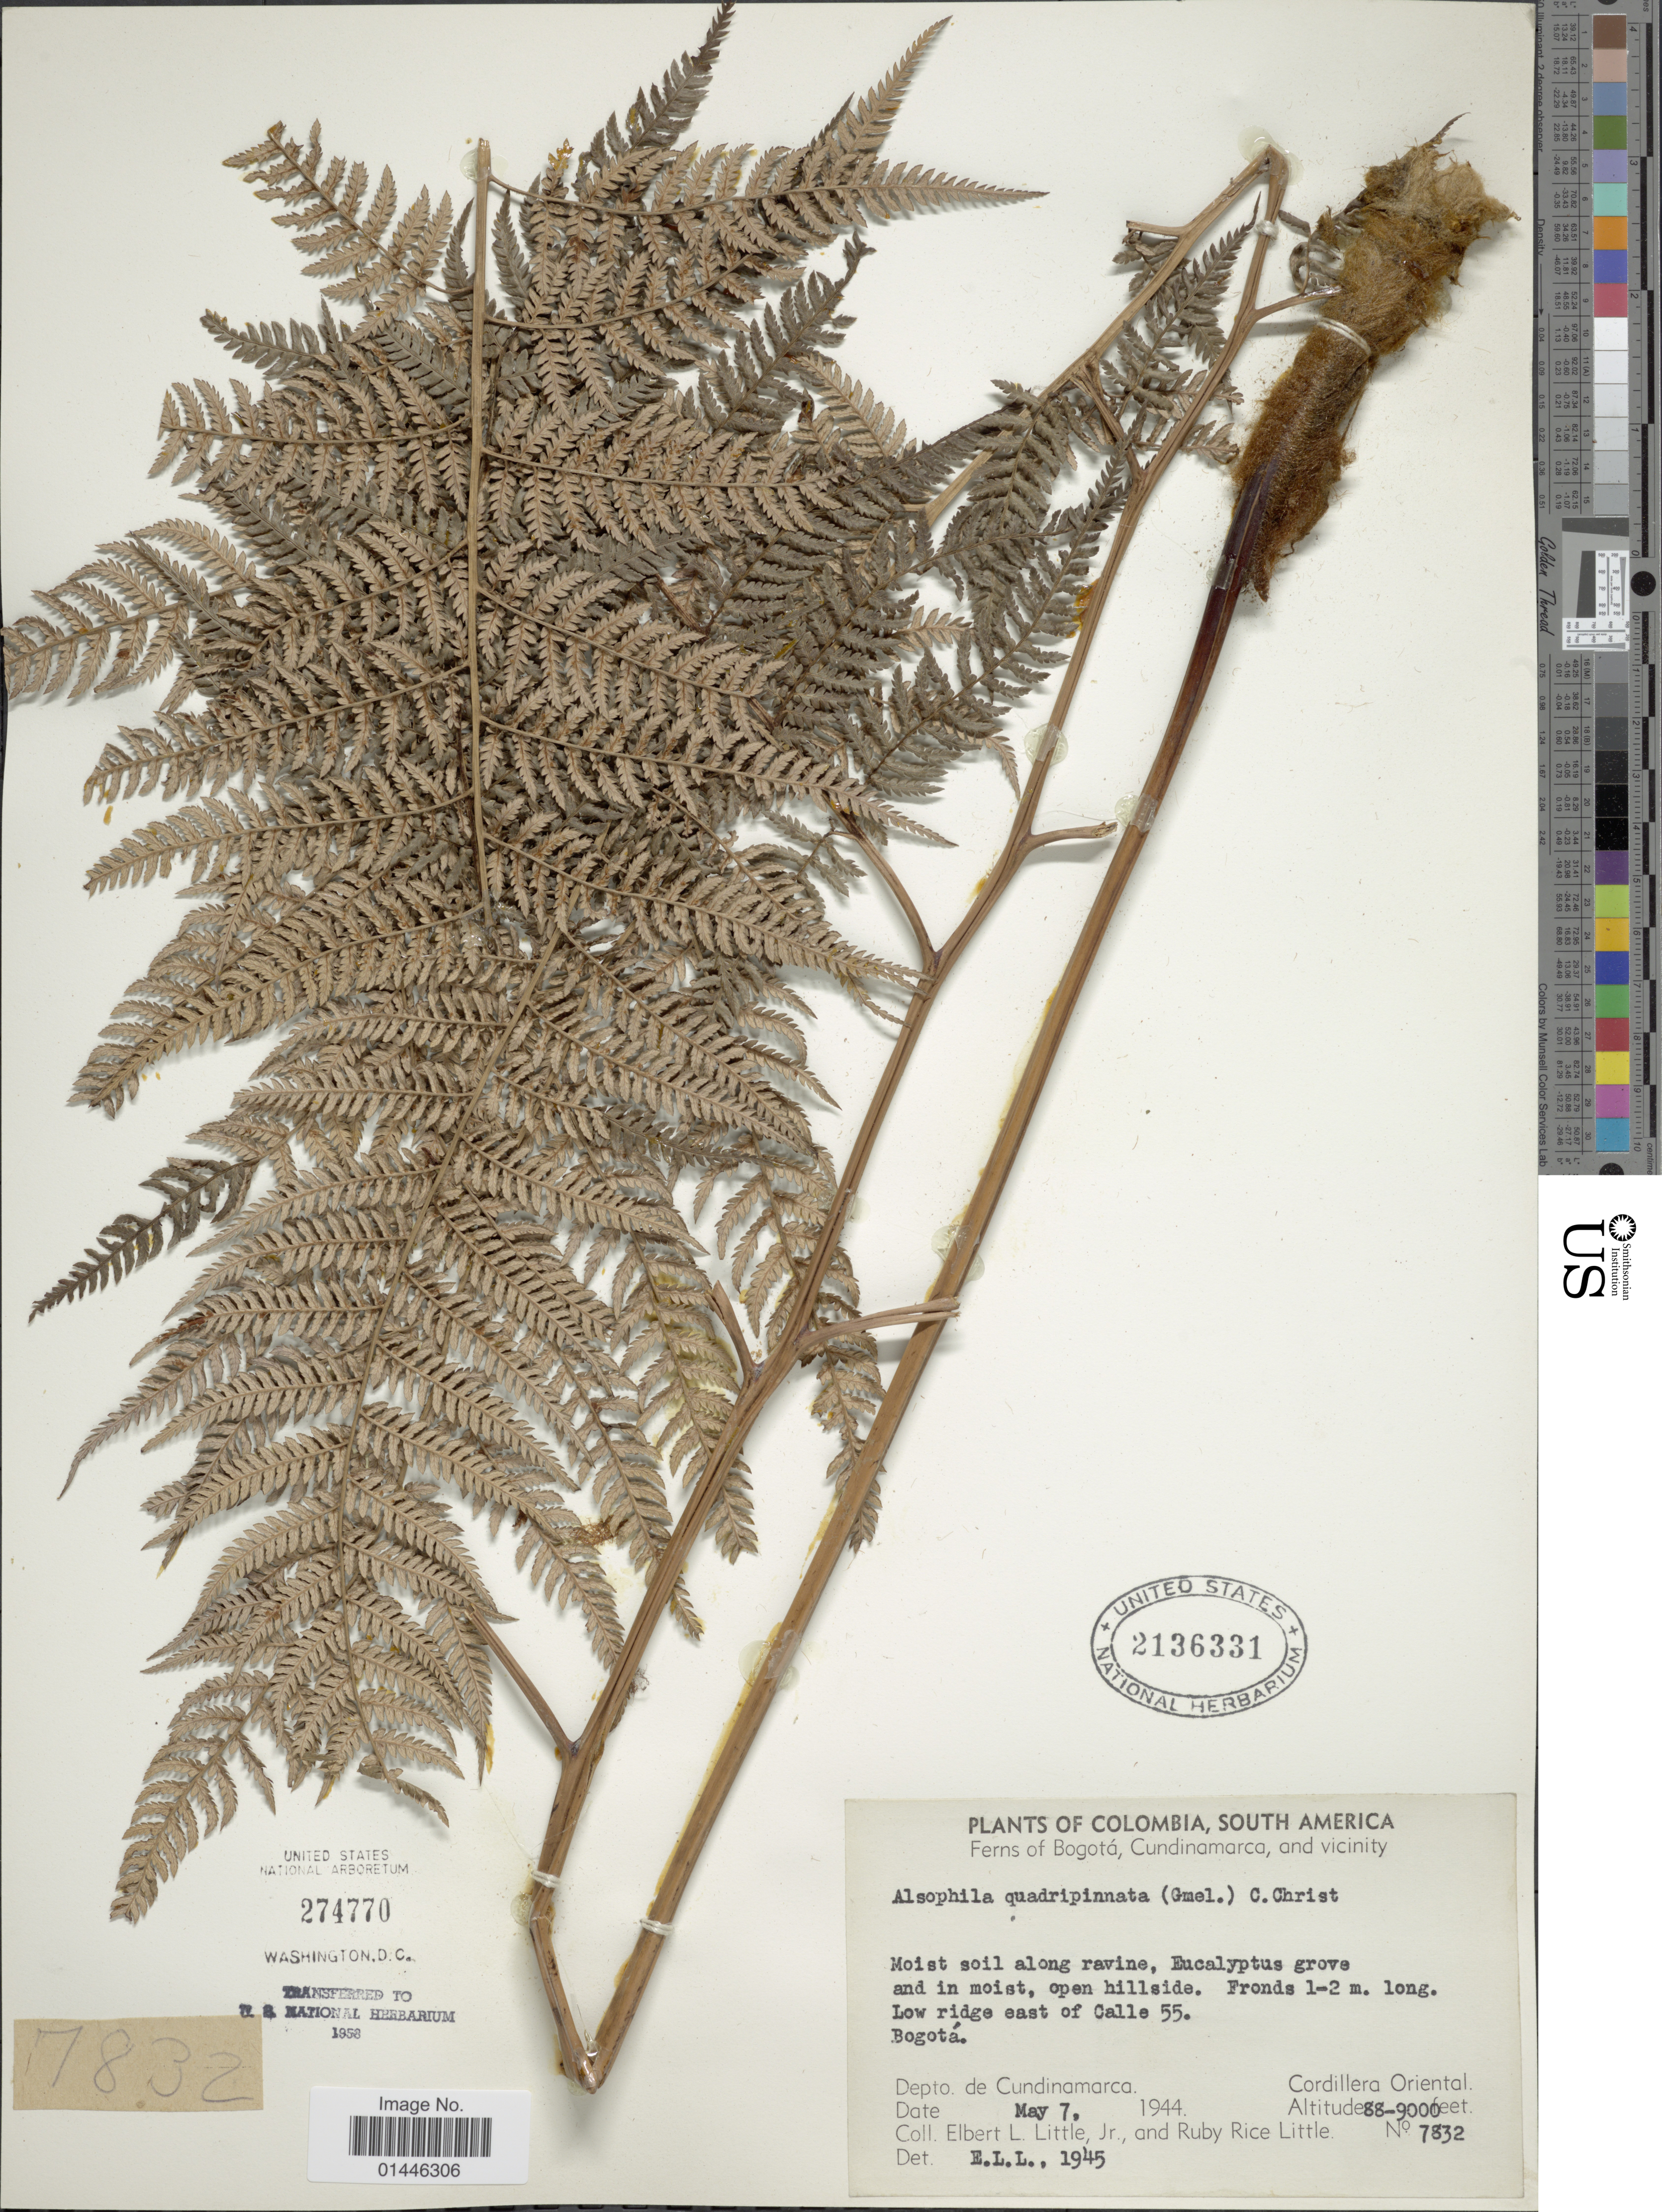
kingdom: Plantae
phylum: Tracheophyta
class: Polypodiopsida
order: Cyatheales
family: Dicksoniaceae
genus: Lophosoria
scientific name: Lophosoria quadripinnata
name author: (J.F. Gmel.) C. Chr.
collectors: E. L. Little & R. R. Little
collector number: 7832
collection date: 1944-05-07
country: Colombia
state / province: Cundinamarca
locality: Bogotá, Cundinamarca, and vicinity. Low ridge east of Calle 55. Cordillera Oriental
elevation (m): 2682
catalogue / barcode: US 2136331